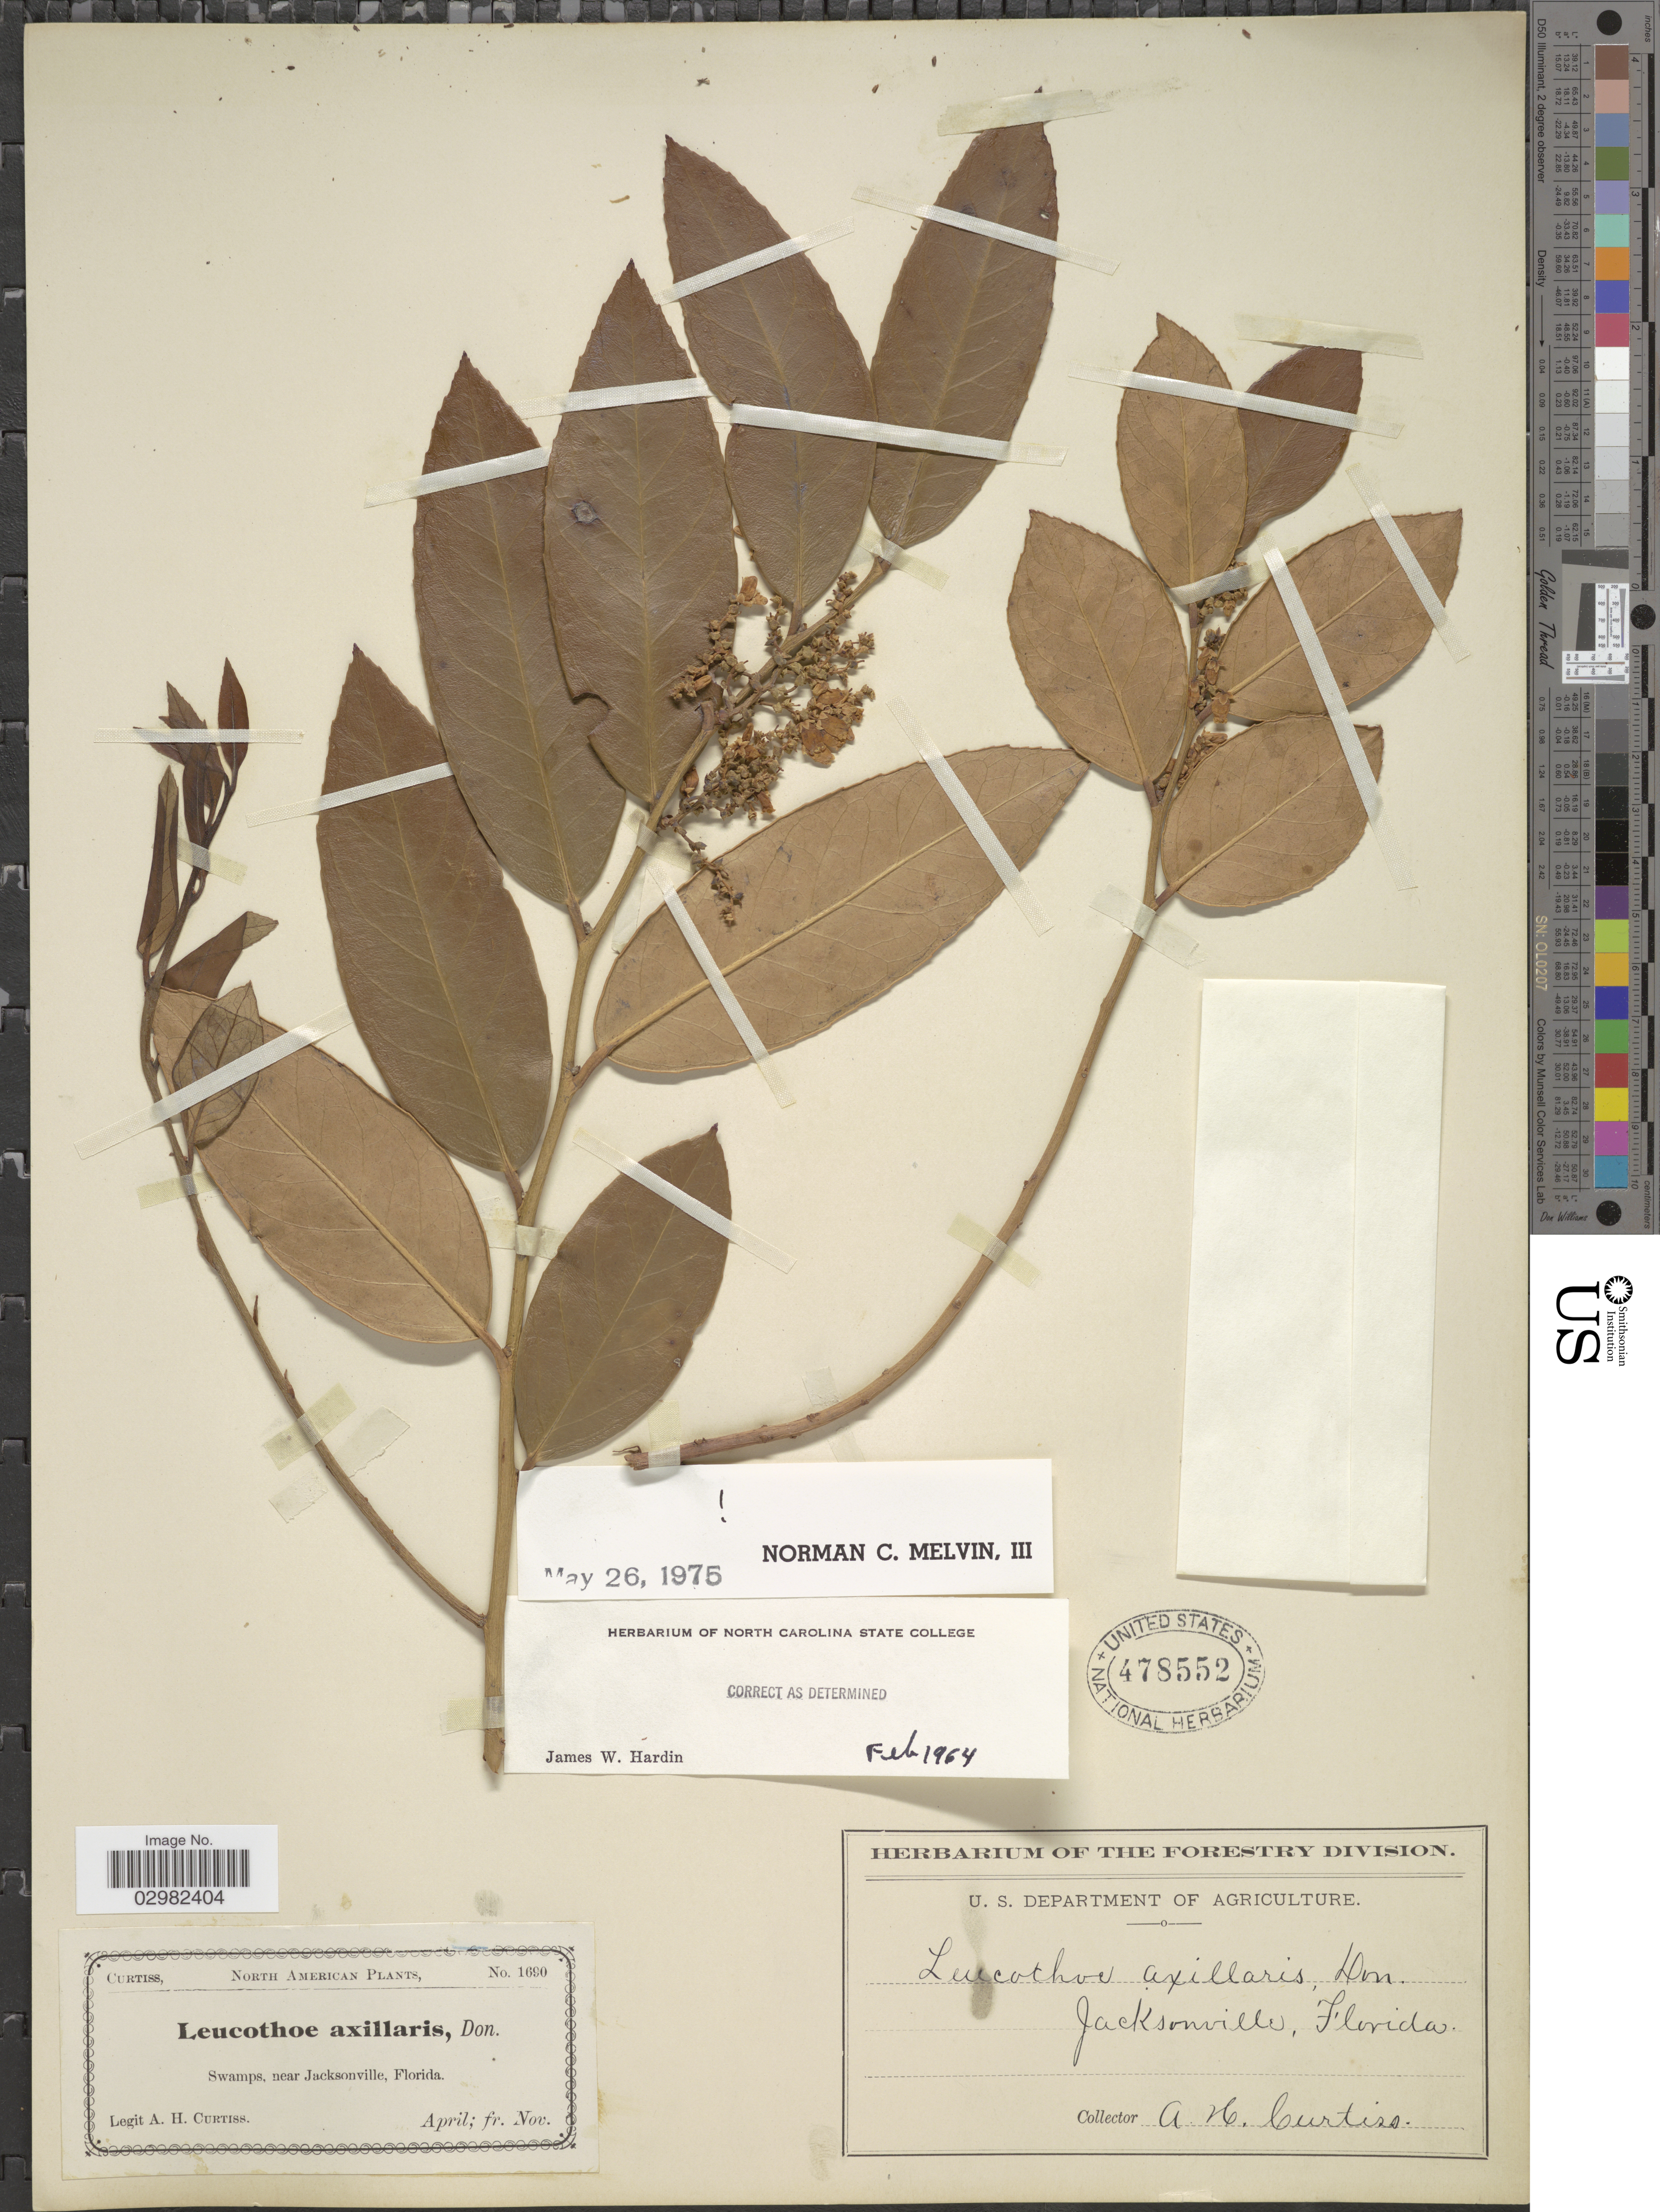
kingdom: Plantae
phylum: Tracheophyta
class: Magnoliopsida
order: Ericales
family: Ericaceae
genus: Leucothoe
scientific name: Leucothoë axillaris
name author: (Lam.) D. Don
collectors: A. H. Curtiss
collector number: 1690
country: United States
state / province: Florida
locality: Swamps, near Jacksonville.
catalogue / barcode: US 478552